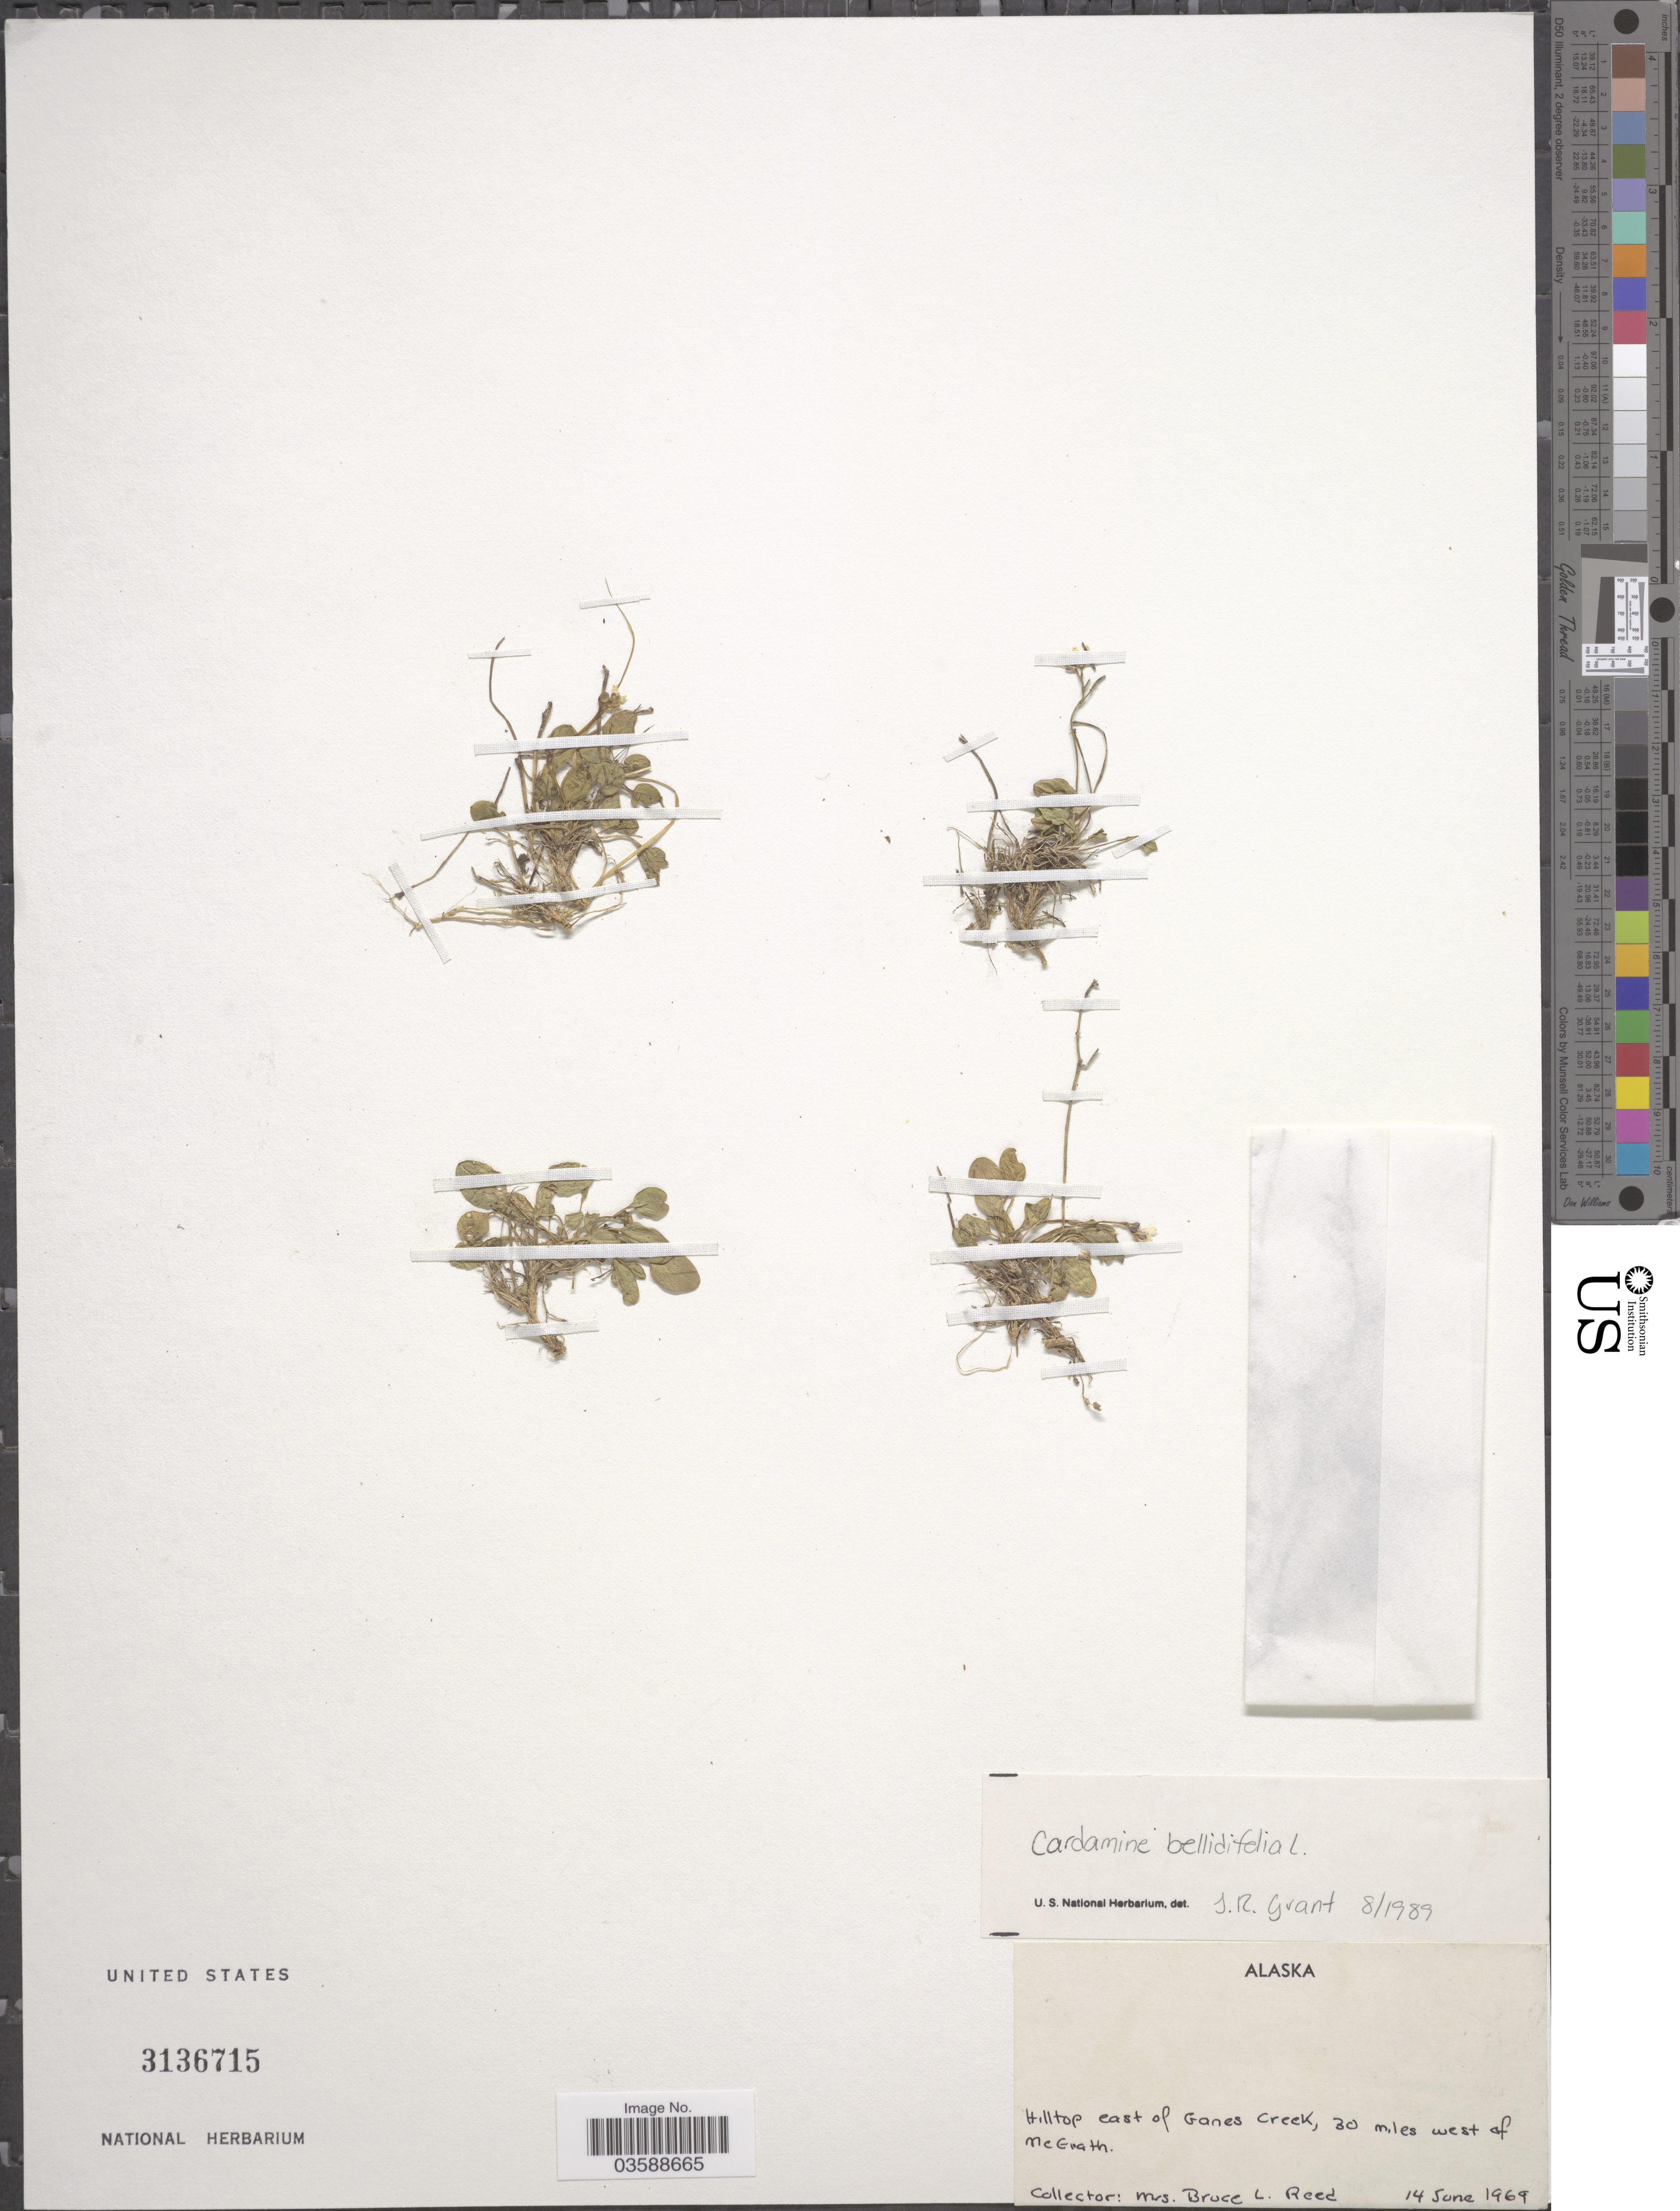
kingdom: Plantae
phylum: Tracheophyta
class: Magnoliopsida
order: Brassicales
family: Brassicaceae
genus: Cardamine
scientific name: Cardamine bellidifolia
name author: L.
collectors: B. Reed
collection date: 1969-06-14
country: United States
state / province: Alaska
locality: Hilltop east of Ganes Creek, 30 miles west of McGrath.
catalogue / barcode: US 3136715